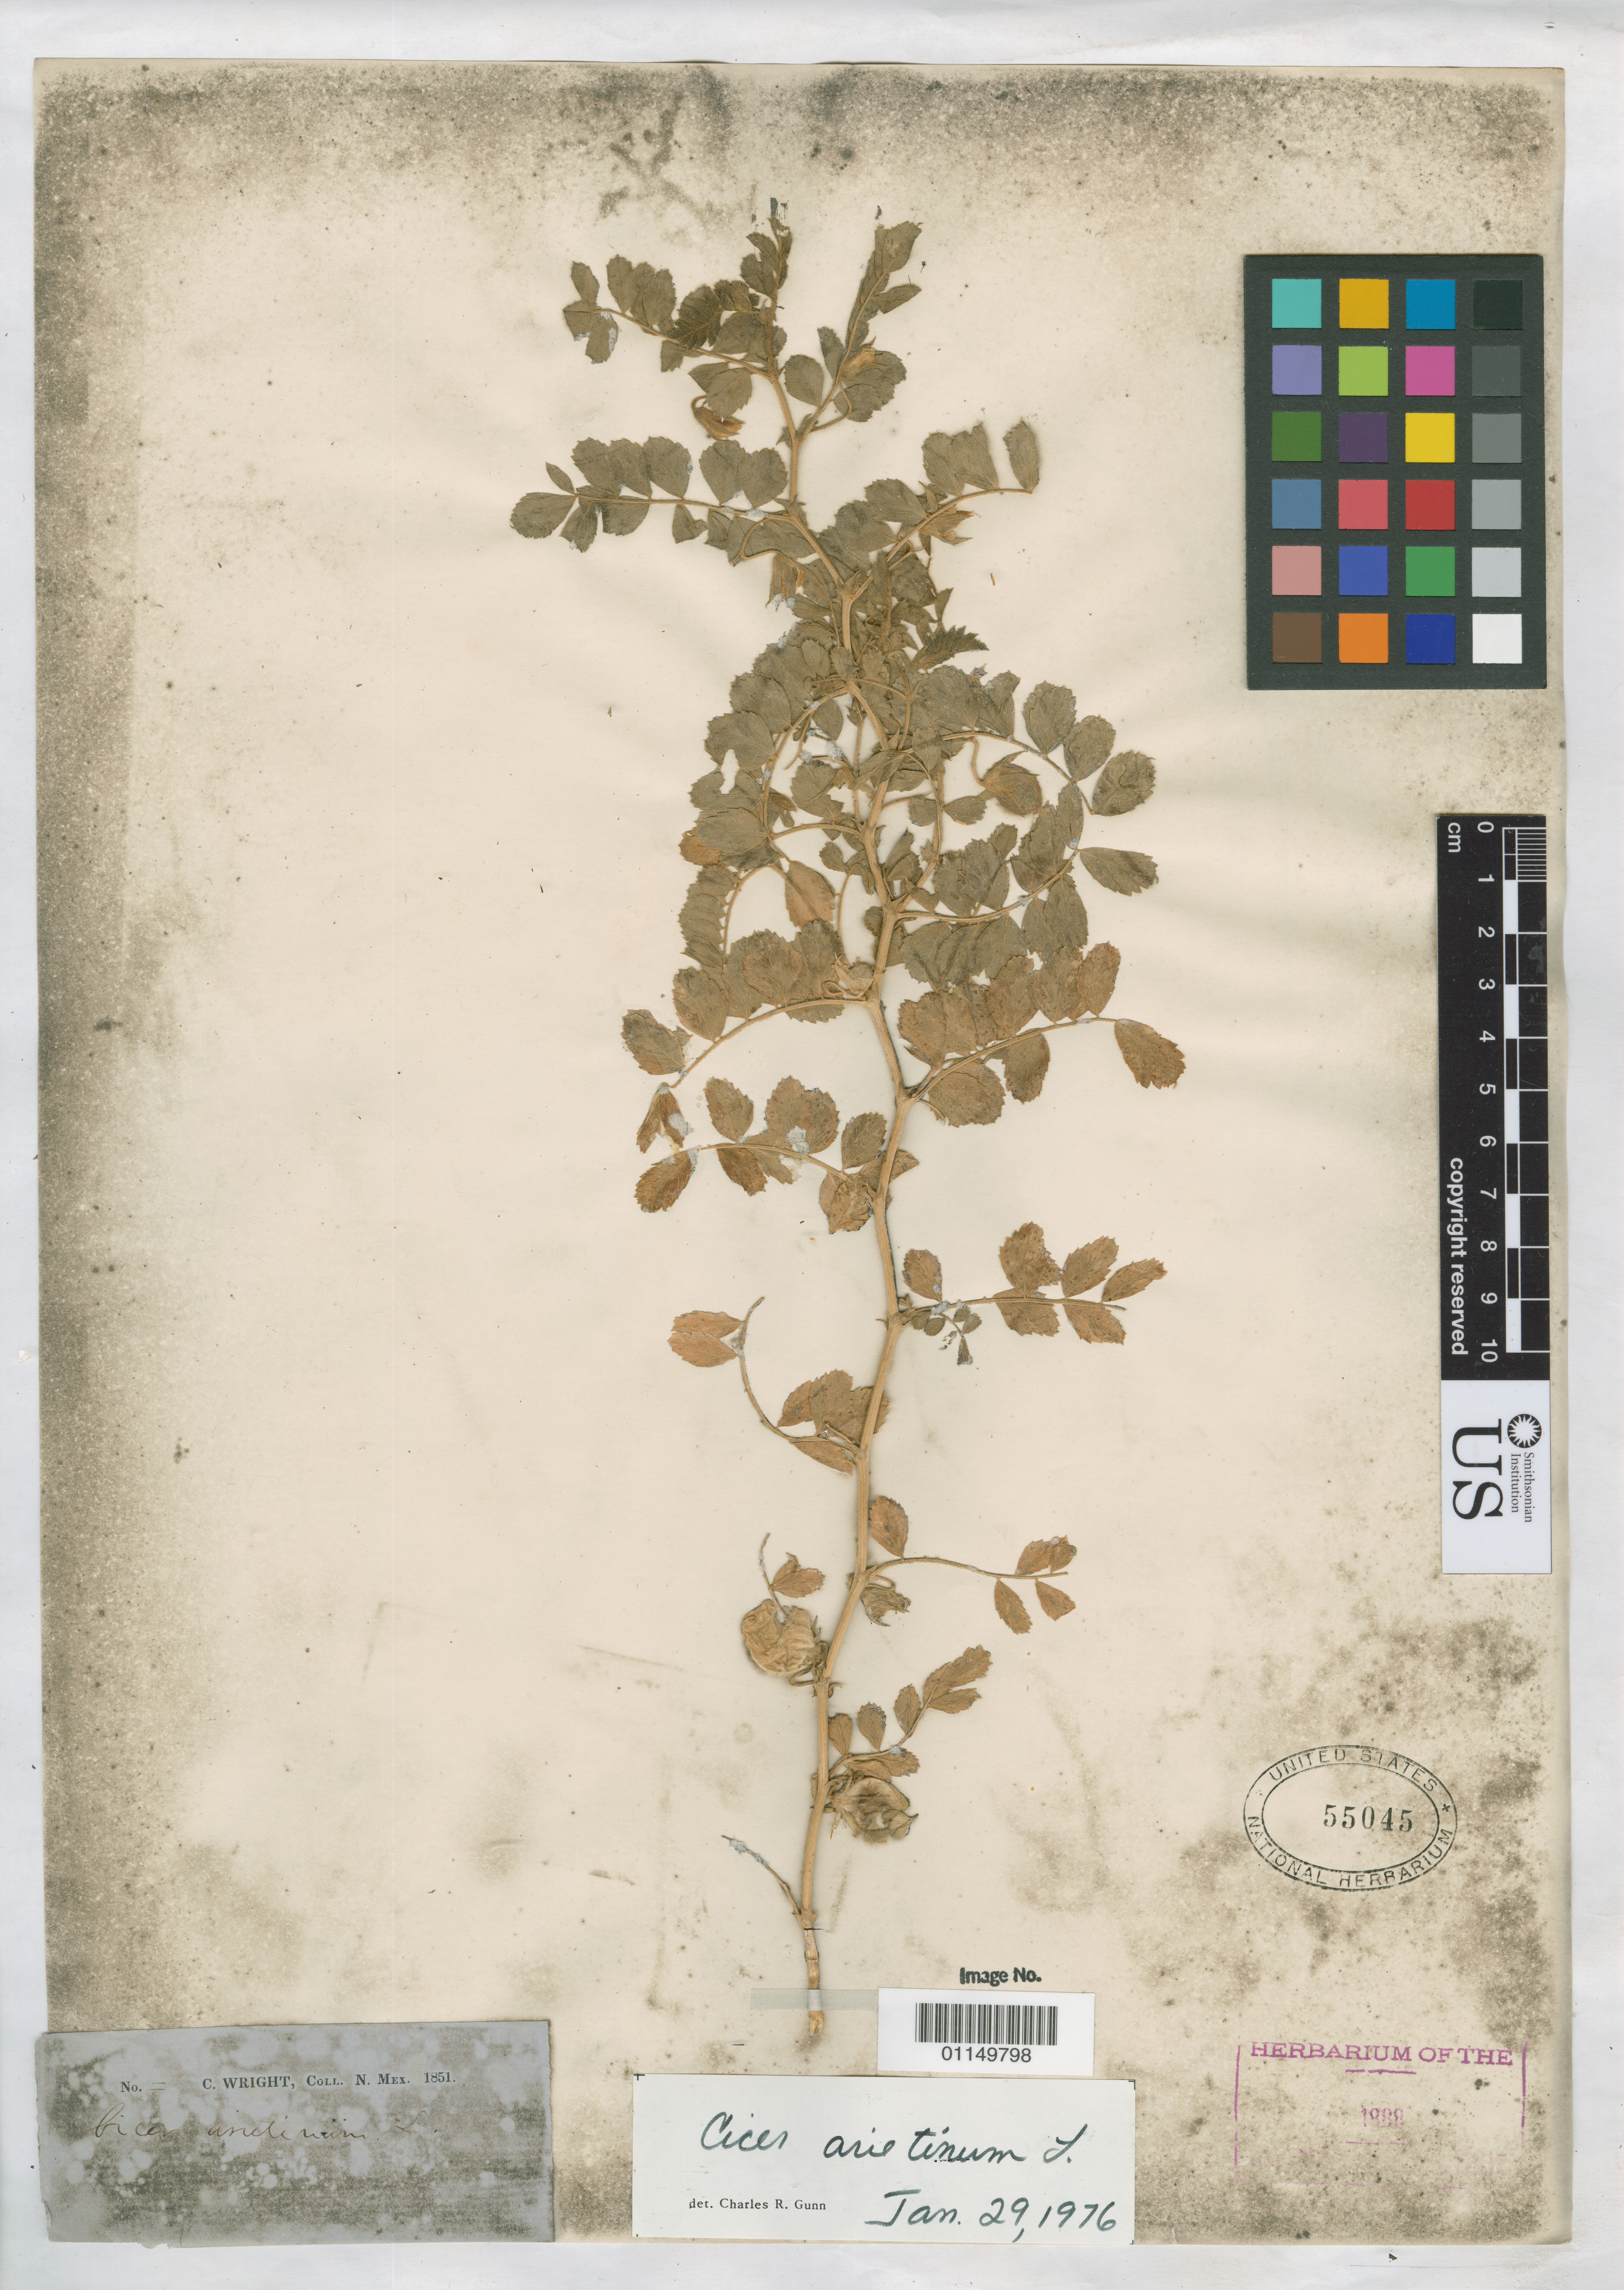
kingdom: Plantae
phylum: Tracheophyta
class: Magnoliopsida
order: Fabales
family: Fabaceae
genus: Cicer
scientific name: Cicer arietinum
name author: L.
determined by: Gunn, C. R.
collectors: C. Wright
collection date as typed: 1851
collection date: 1851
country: United States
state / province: New Mexico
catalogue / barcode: US 55045